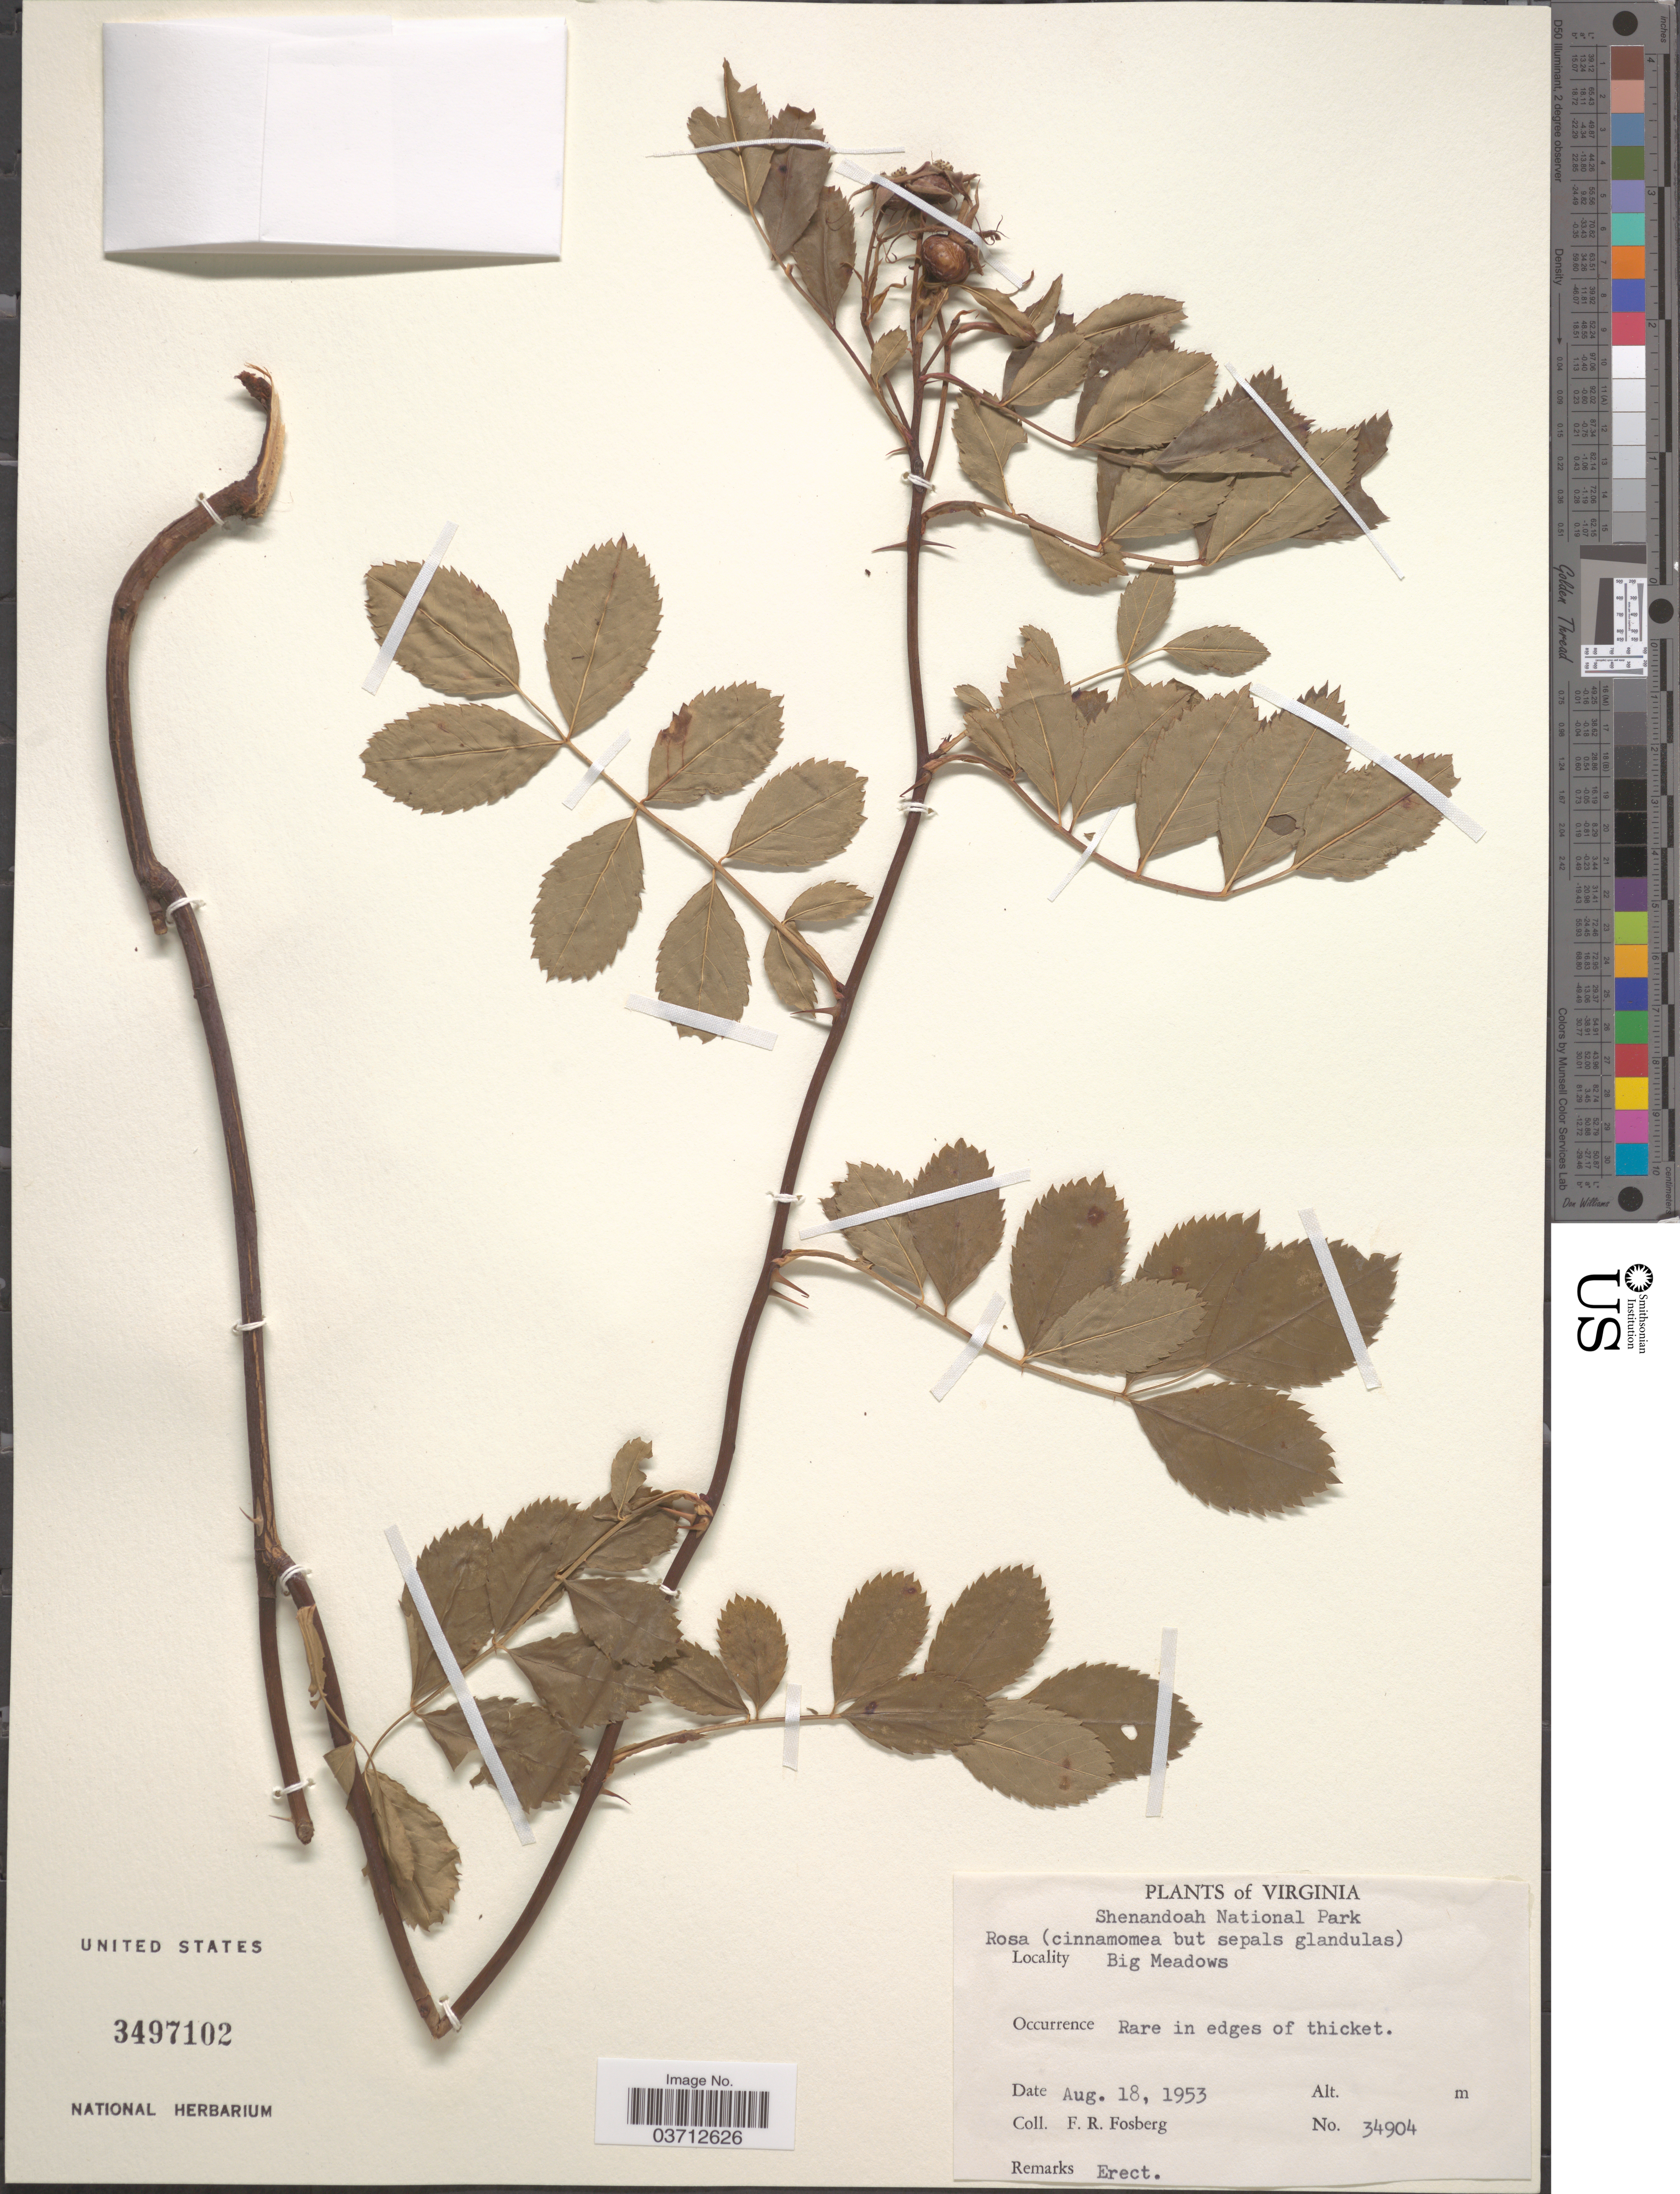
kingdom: Plantae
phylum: Tracheophyta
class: Magnoliopsida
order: Rosales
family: Rosaceae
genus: Rosa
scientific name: Rosa sp.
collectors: F. R. Fosberg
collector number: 34904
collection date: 1953-08-18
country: United States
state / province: Virginia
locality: Shenandoah National Park. Big Meadows.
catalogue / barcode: US 3497102